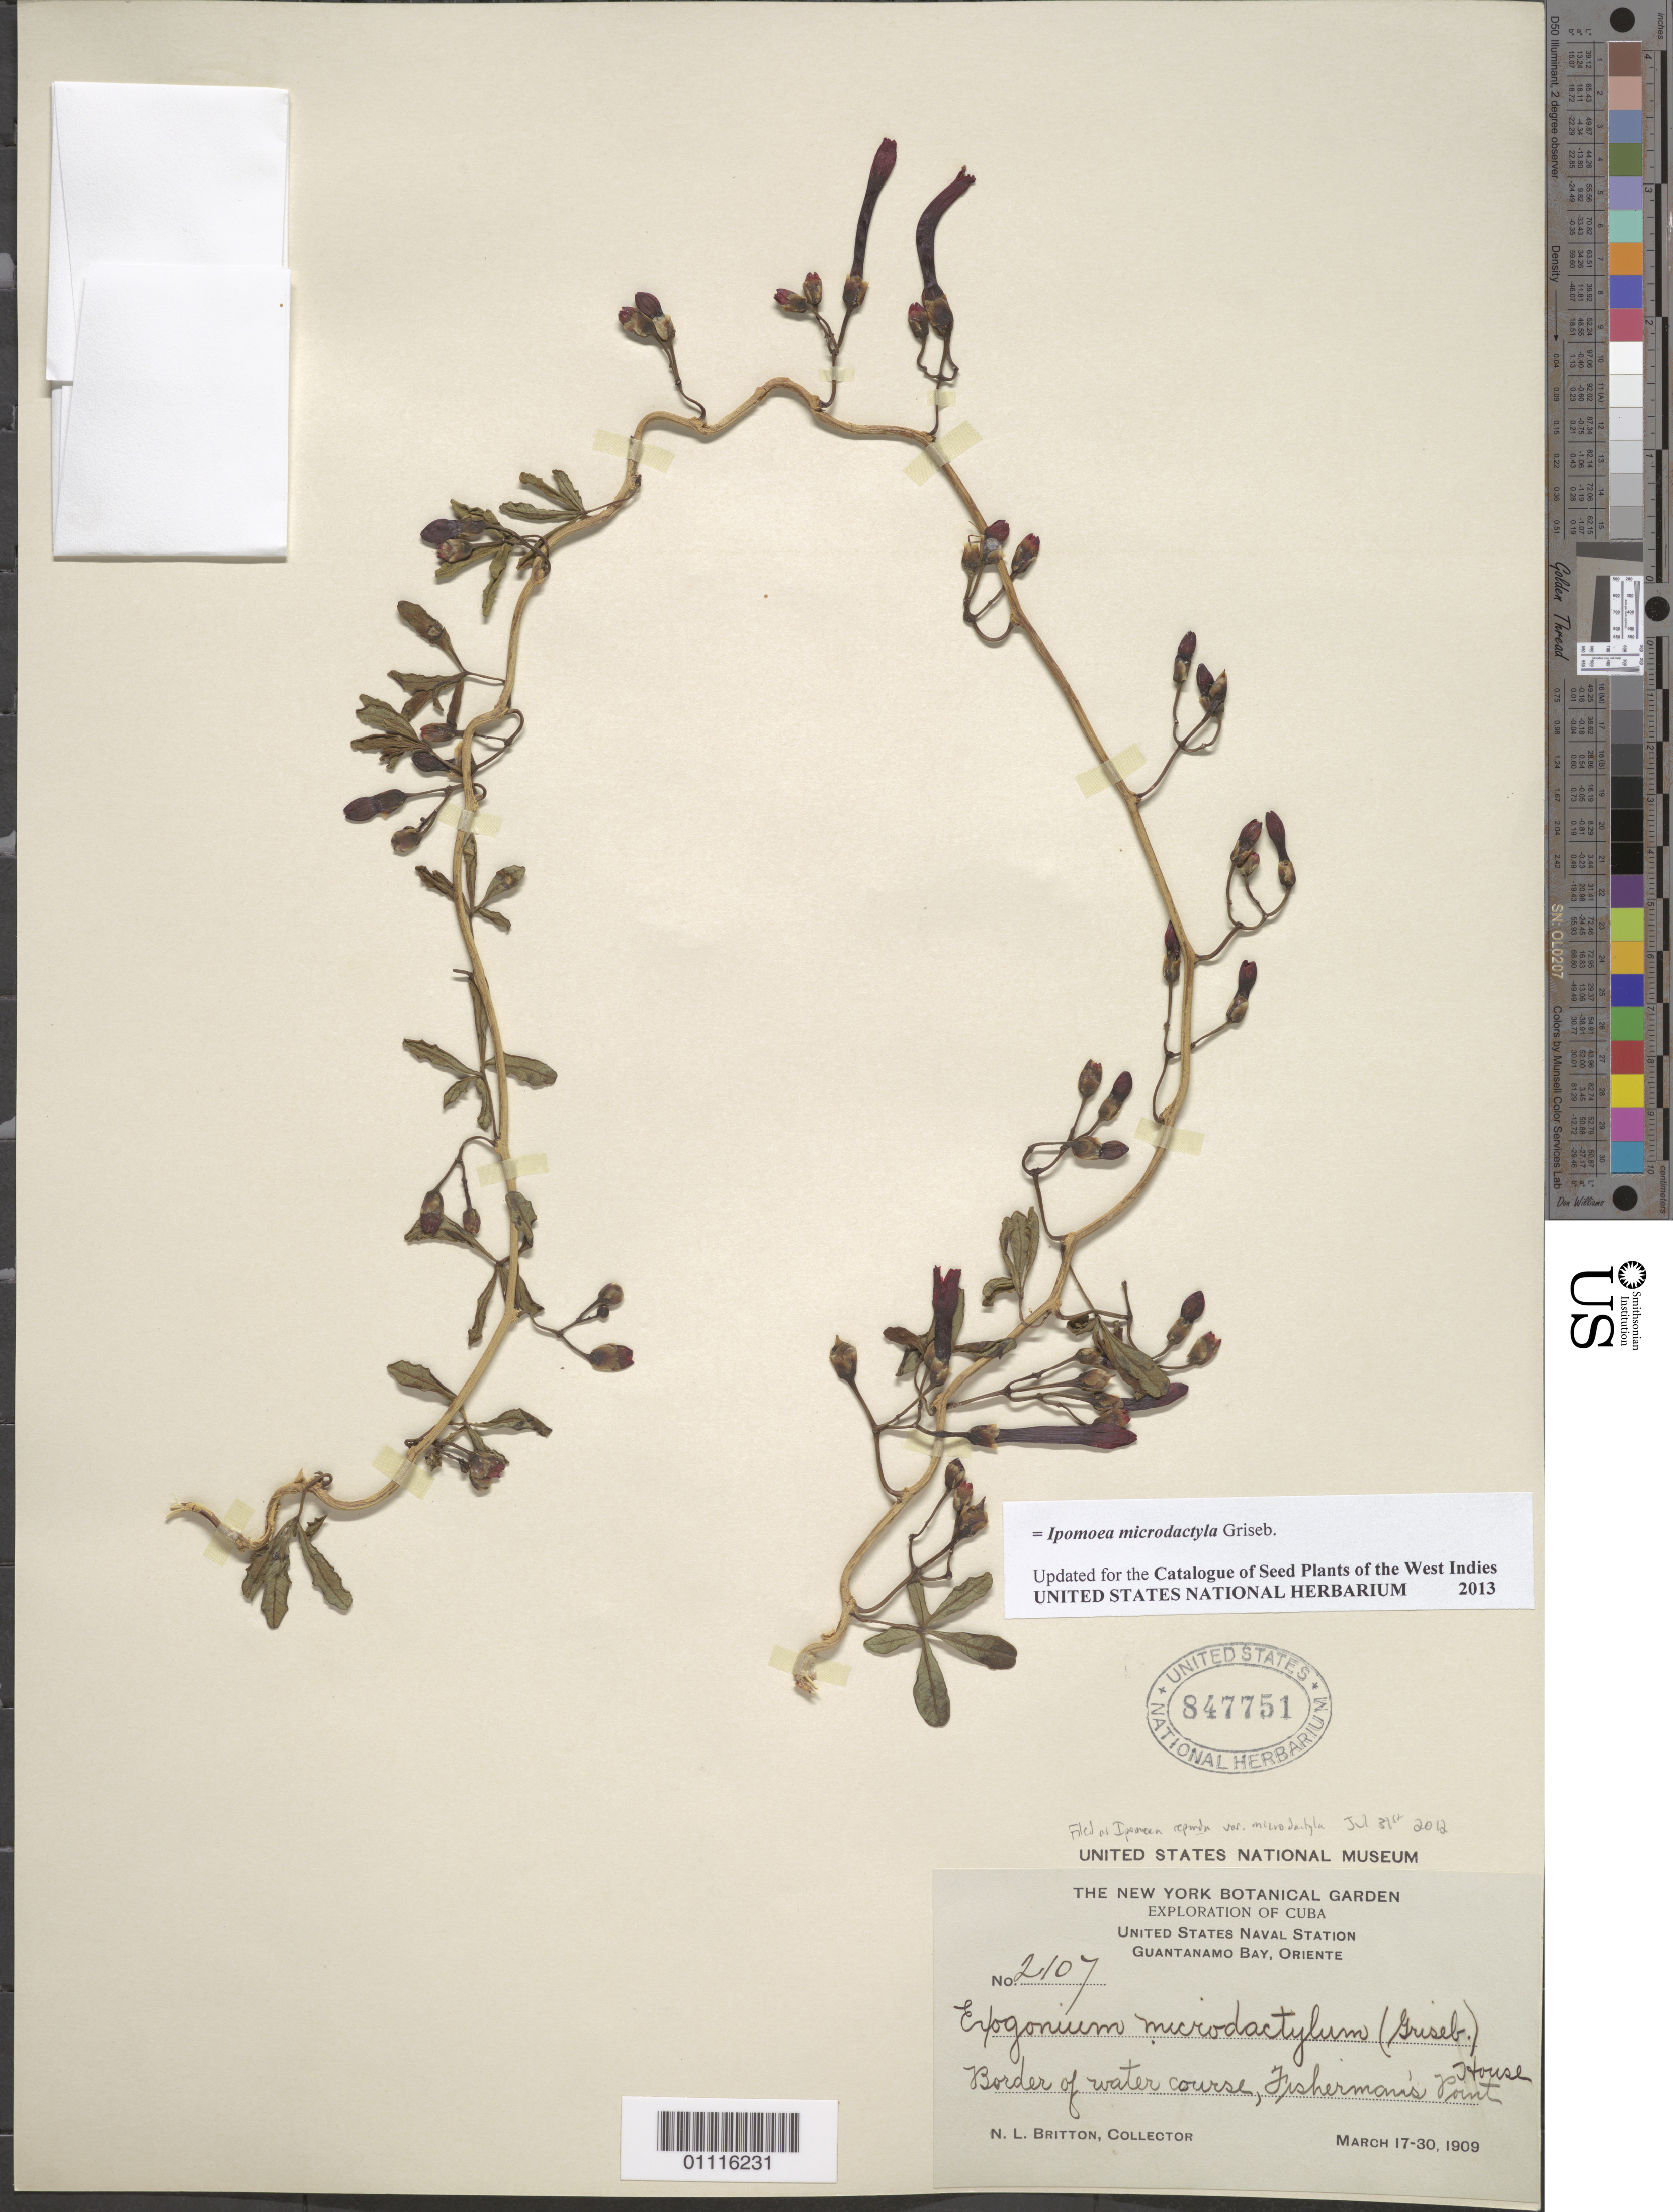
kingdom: Plantae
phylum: Tracheophyta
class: Magnoliopsida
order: Solanales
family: Convolvulaceae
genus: Ipomoea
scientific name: Ipomoea microdactyla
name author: Griseb.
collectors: N. Britton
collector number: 2107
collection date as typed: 17 Mar 1909 to 30 Mar 1909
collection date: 1909-03-17/1909-03-30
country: Cuba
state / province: Guantánamo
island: Cuba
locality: United States Naval Station, Guantánamo Bay Border of water course, Fisherman's Point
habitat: Border of water course.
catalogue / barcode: US 847751